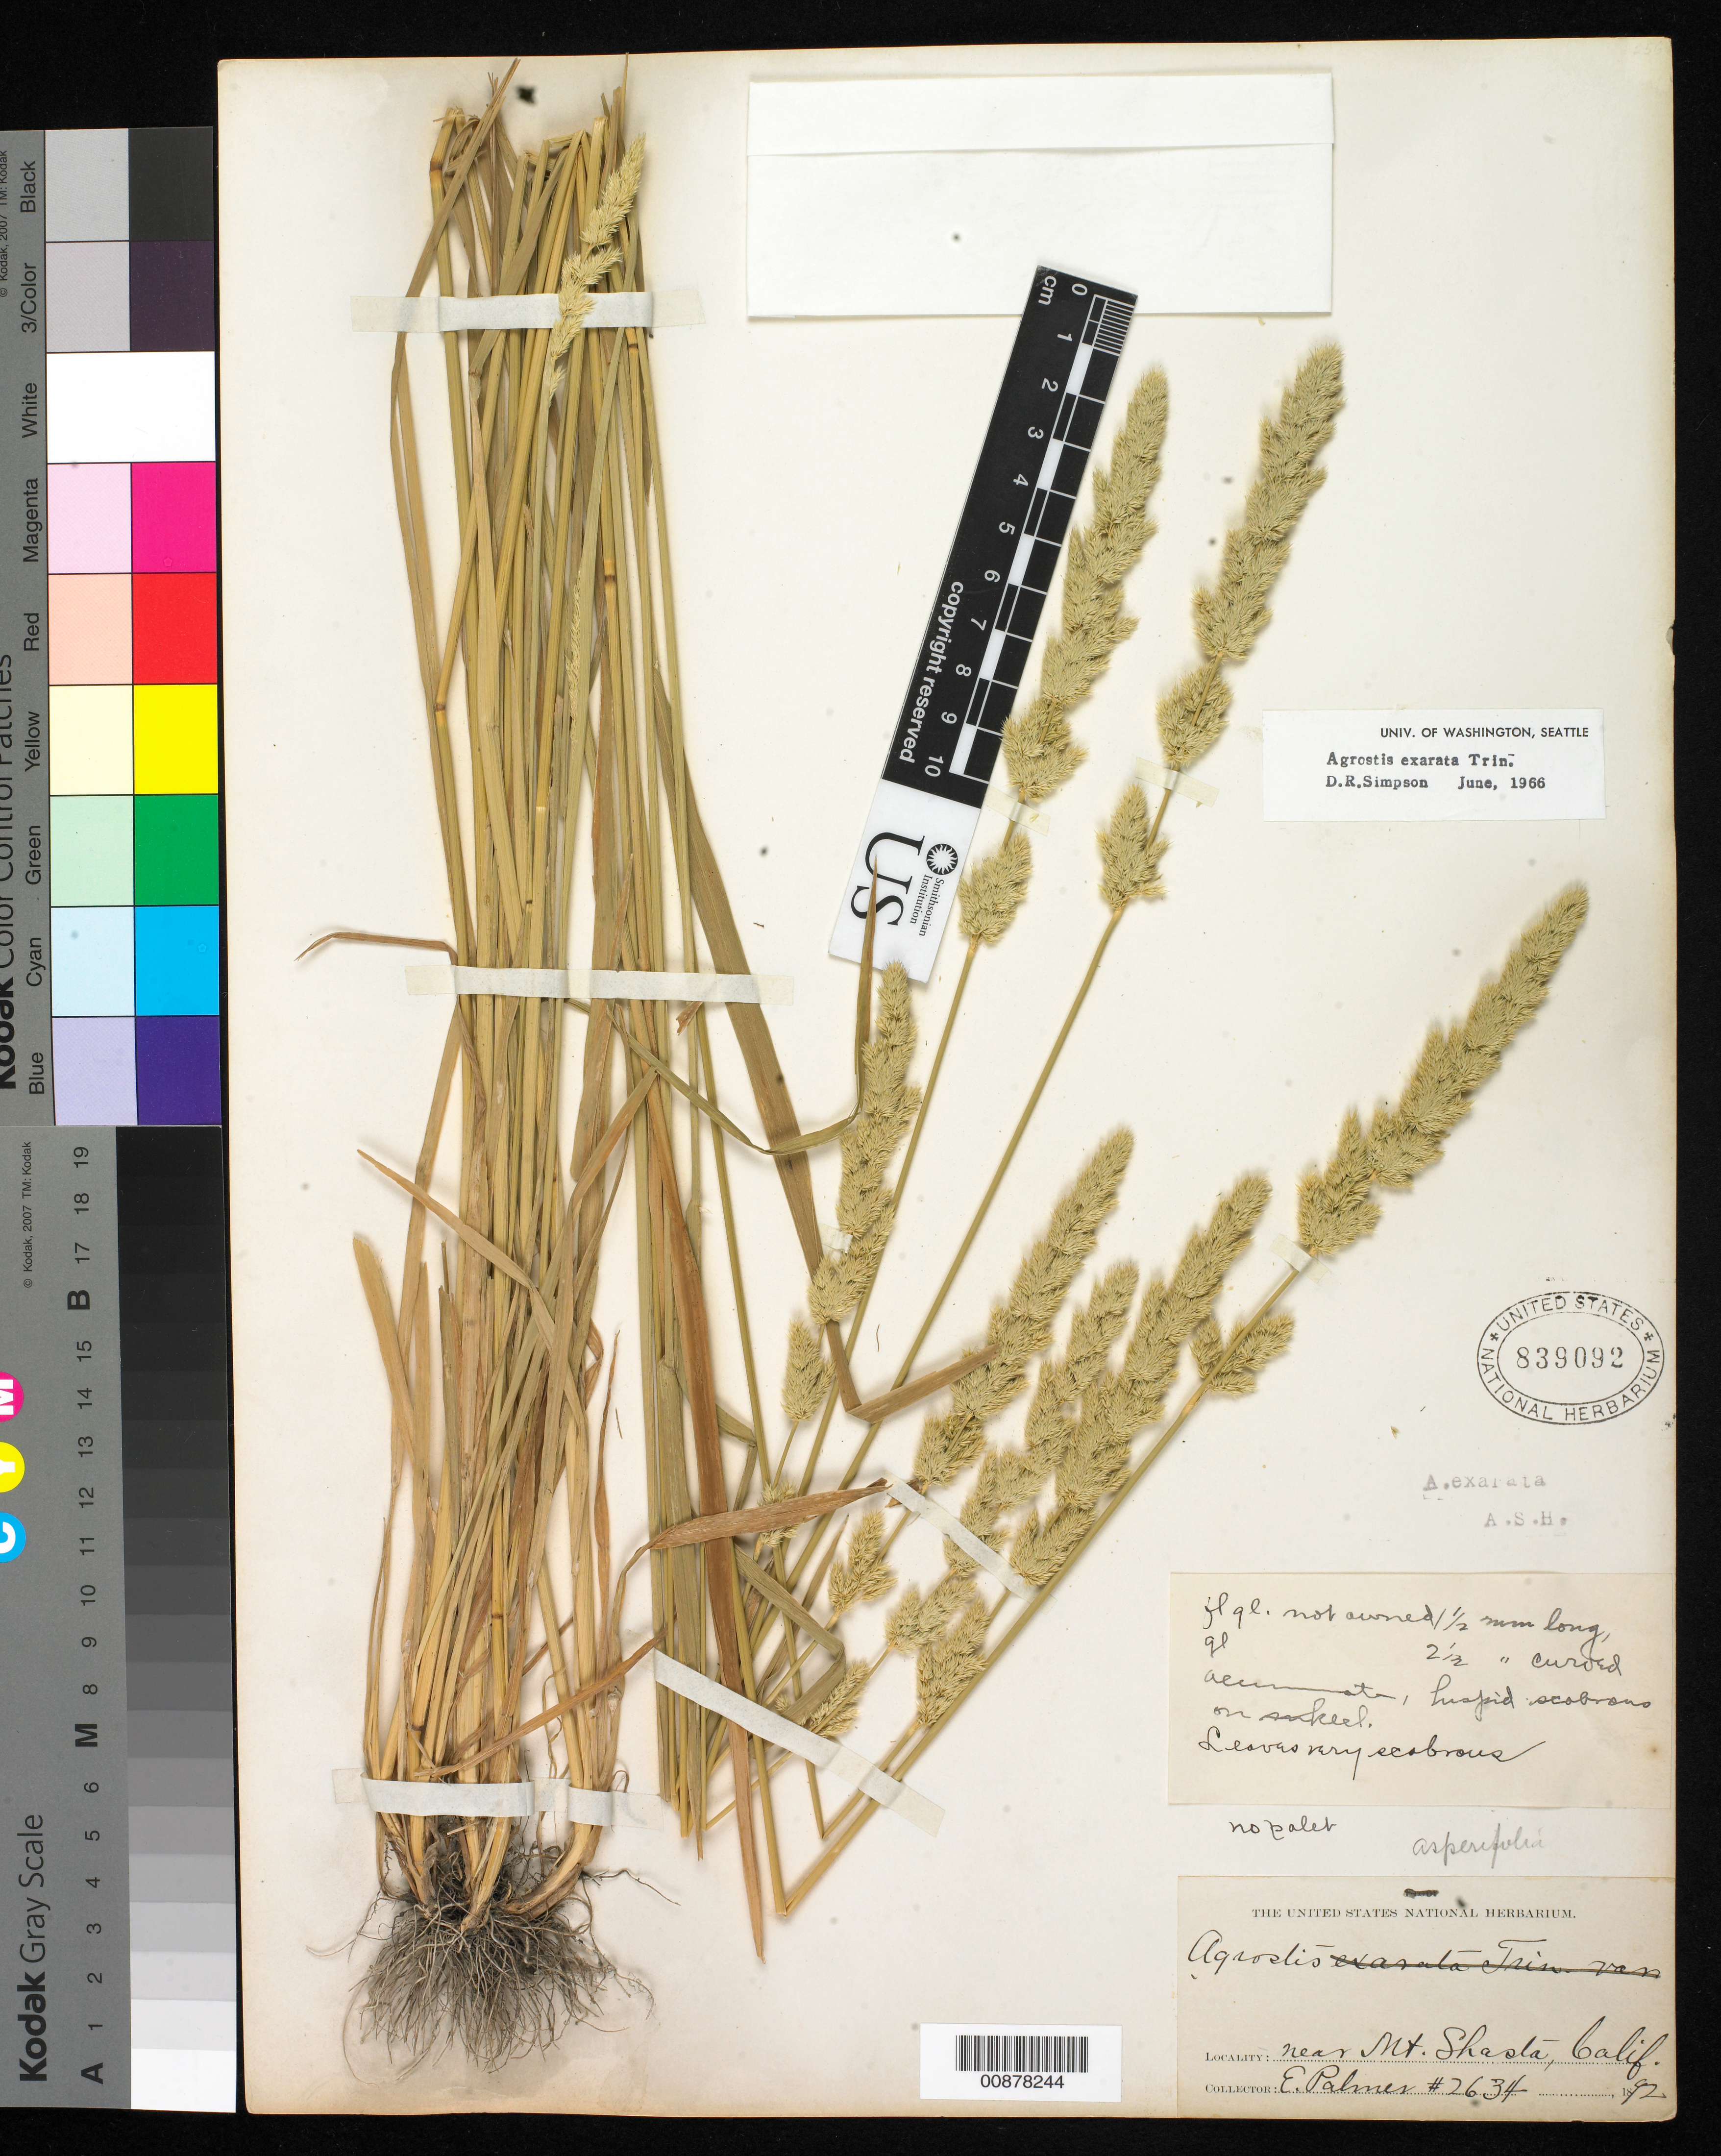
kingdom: Plantae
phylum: Tracheophyta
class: Liliopsida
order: Poales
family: Poaceae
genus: Agrostis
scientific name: Agrostis exarata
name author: Trin.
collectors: E. Palmer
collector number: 2634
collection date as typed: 1892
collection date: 1892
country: United States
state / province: California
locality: Near Mt. Shasta, California.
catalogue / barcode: US 839092